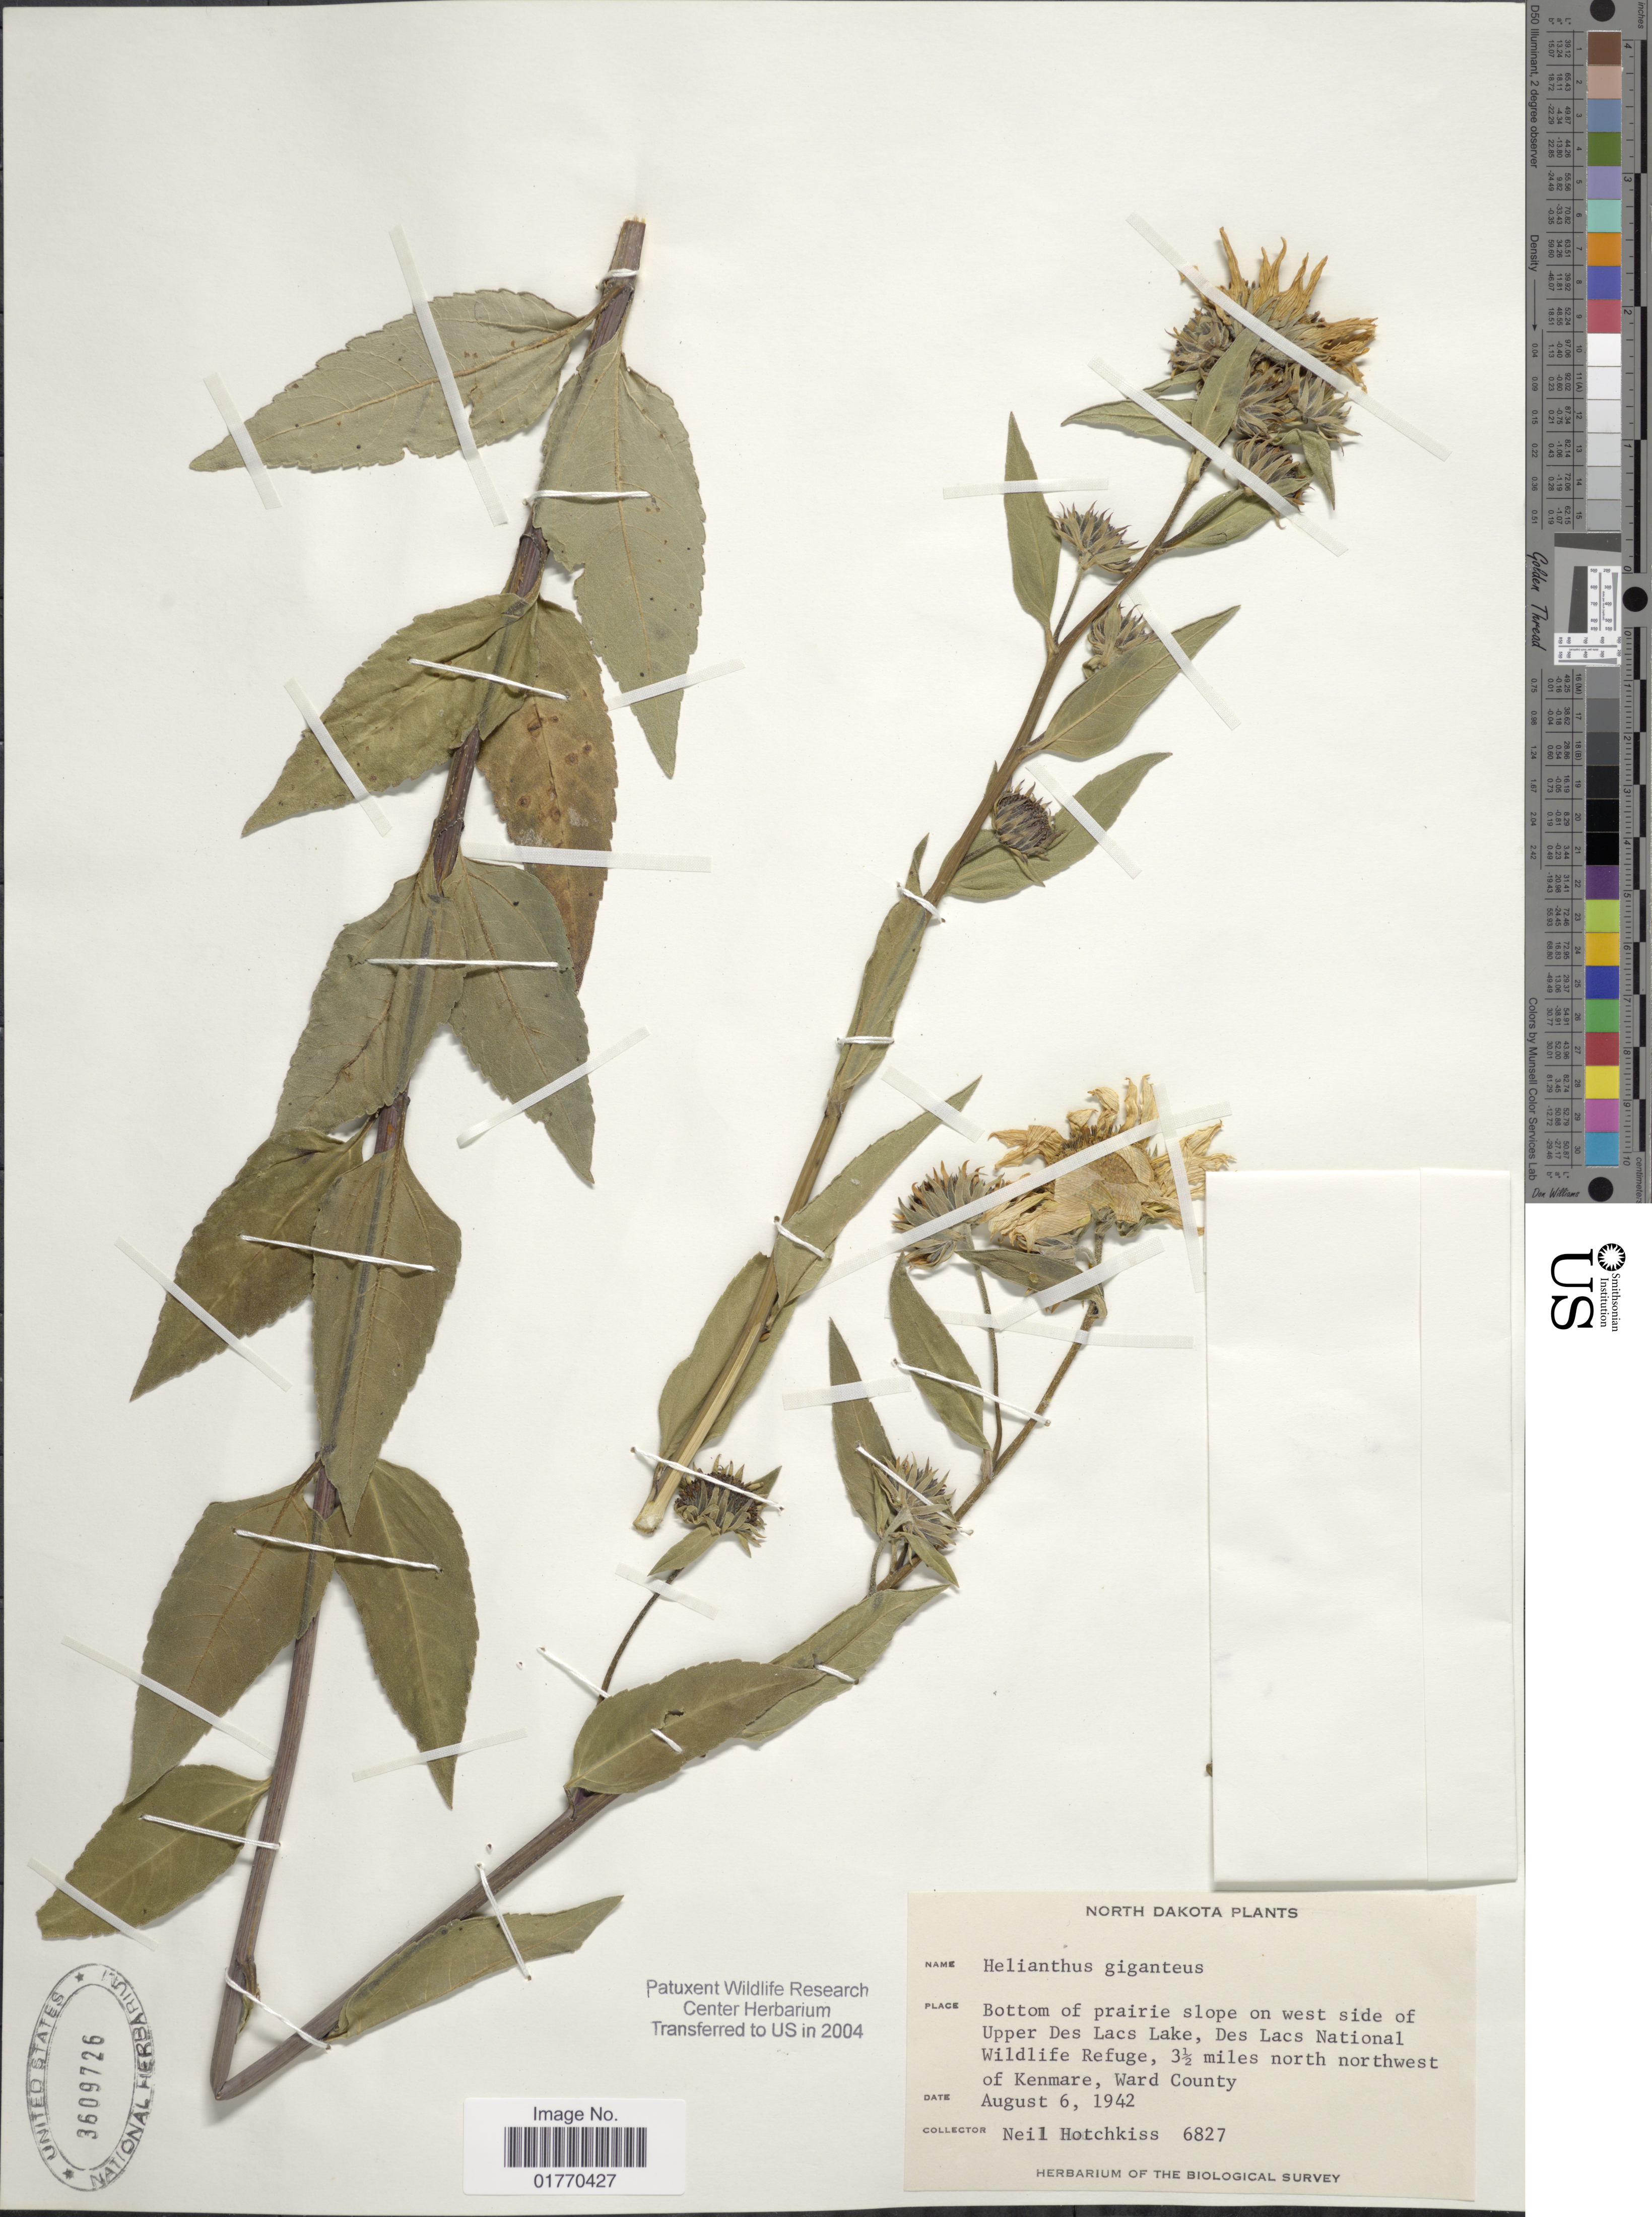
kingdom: Plantae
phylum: Tracheophyta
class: Magnoliopsida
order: Asterales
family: Asteraceae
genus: Helianthus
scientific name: Helianthus giganteus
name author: L.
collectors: N. Hotchkiss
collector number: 6827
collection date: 1942-08-06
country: United States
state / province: North Dakota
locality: Bottom of prairie slope on west side of Upper Des Lacs Lake, Des Lacs National Wildlife Refuge, 3½ miles north northwest of Kenmare, Ward County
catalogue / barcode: US 3609726